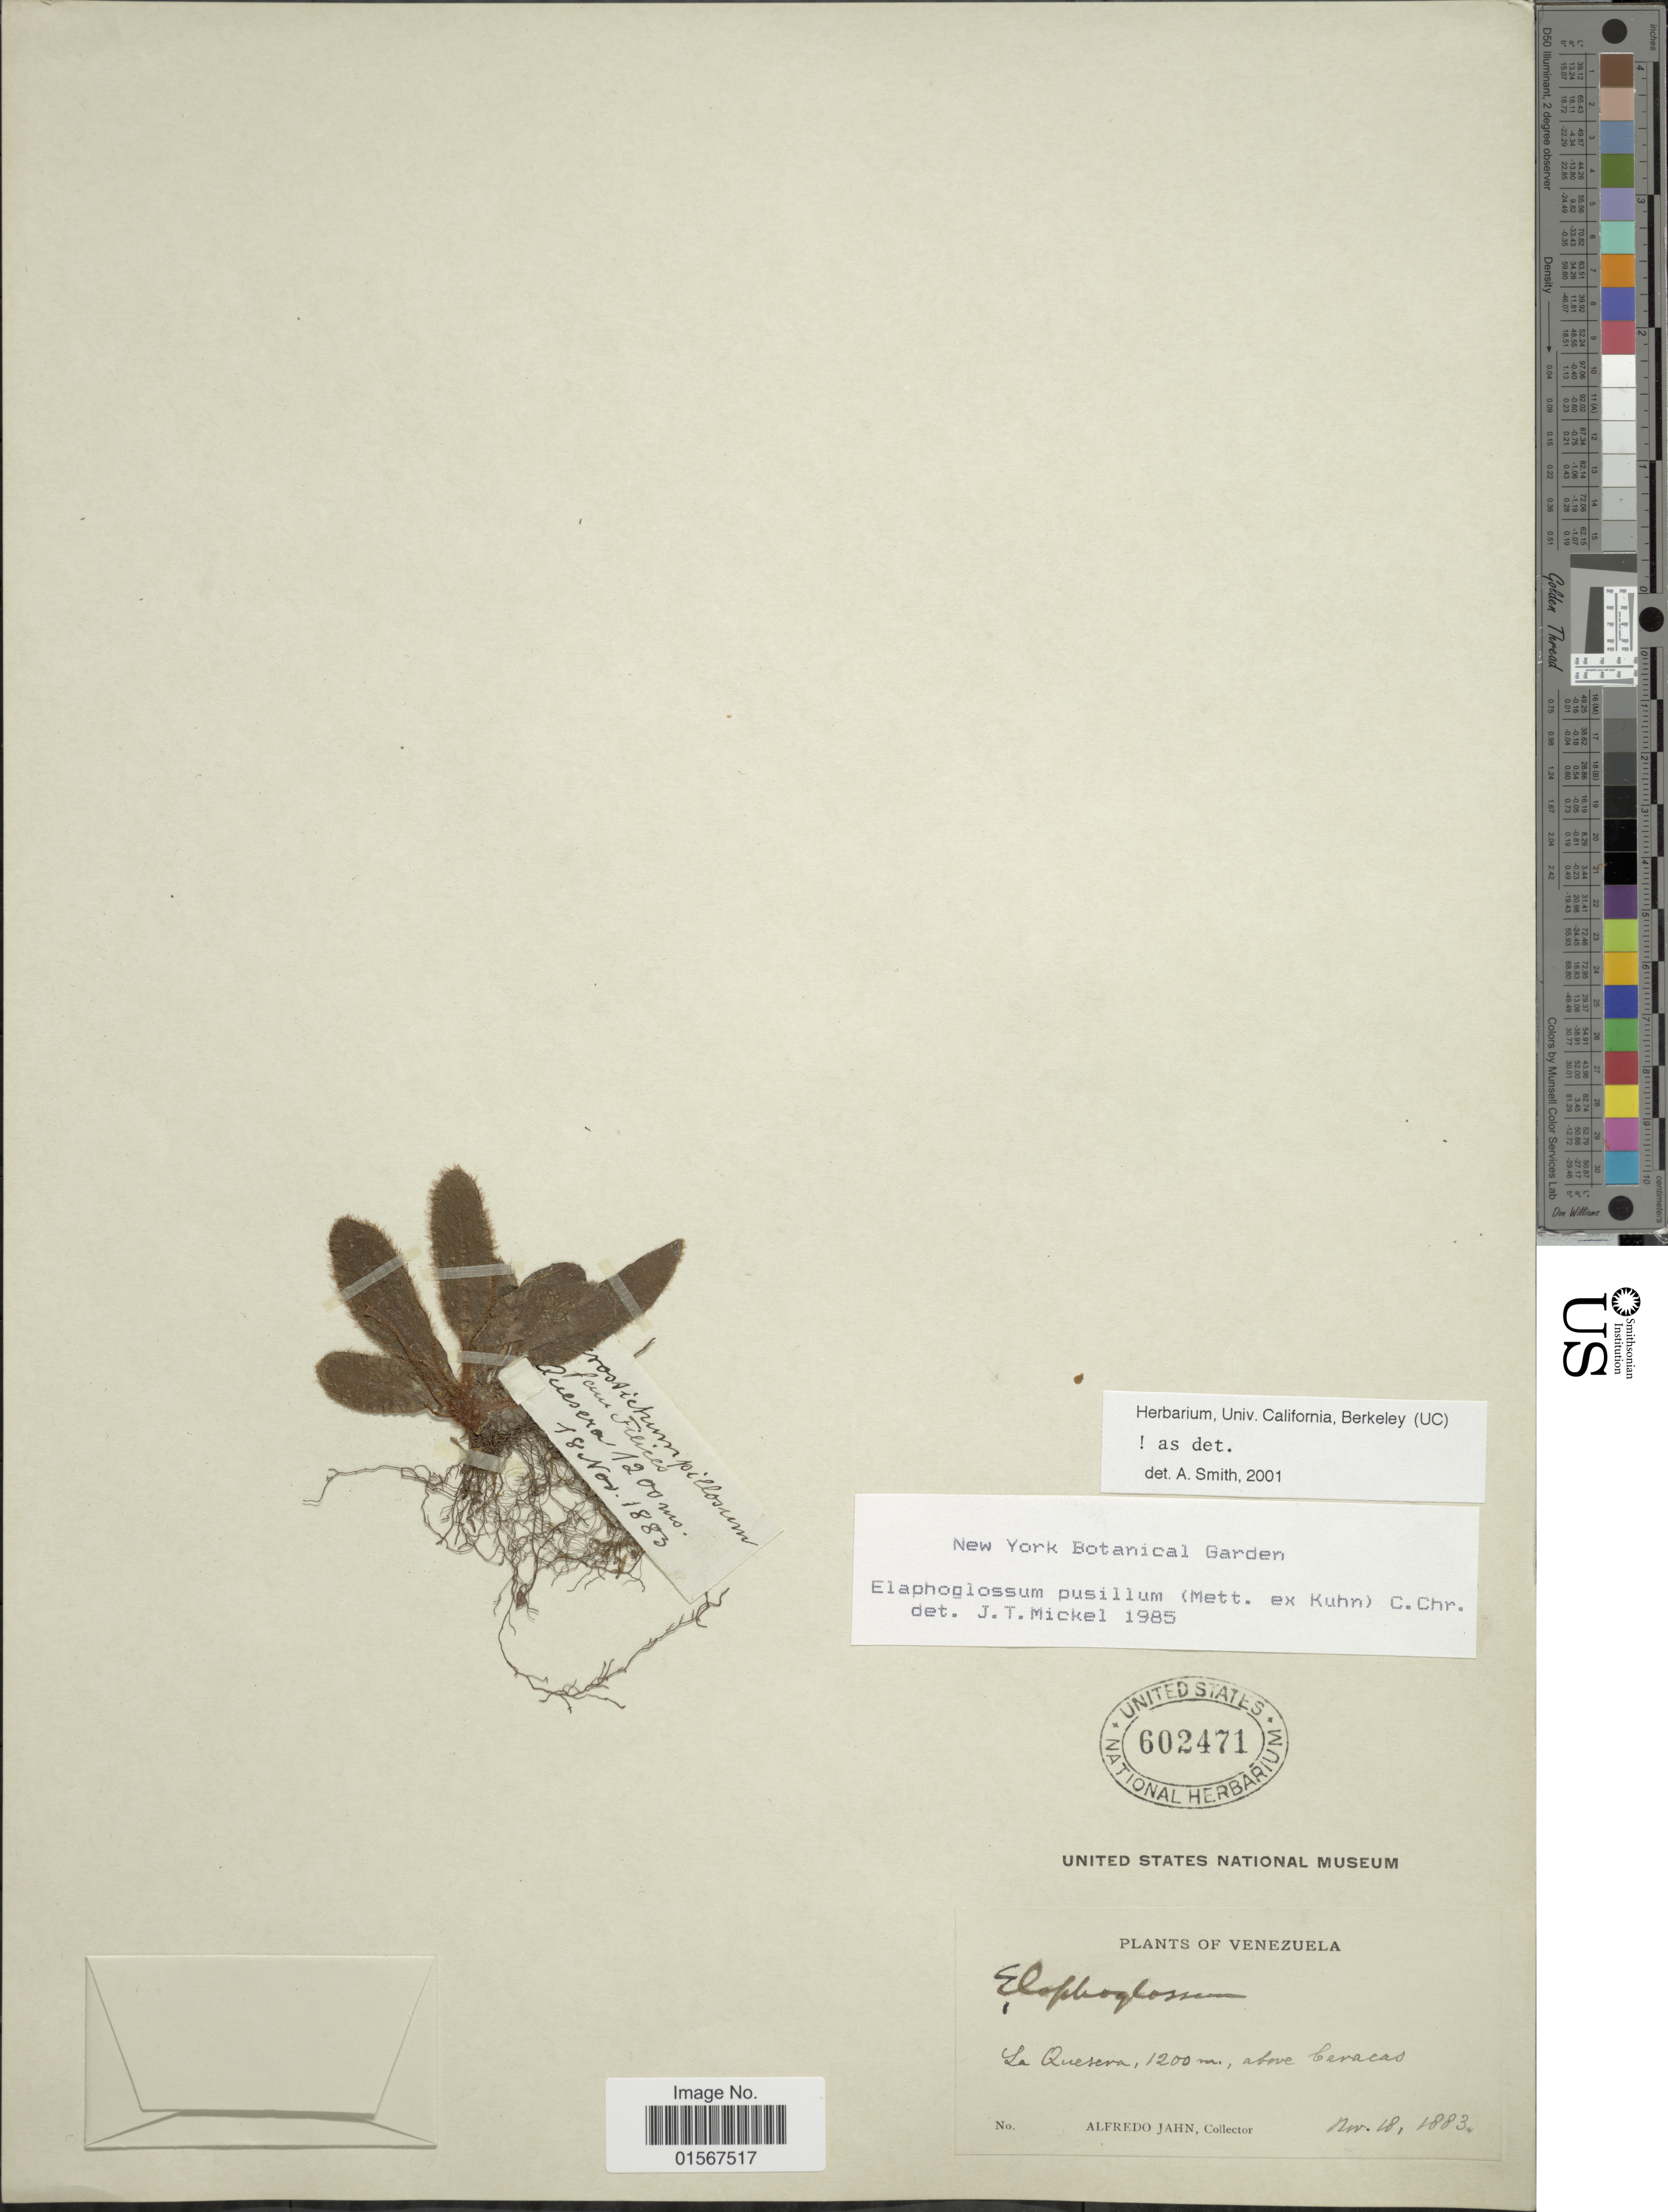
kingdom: Plantae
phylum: Tracheophyta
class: Polypodiopsida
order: Polypodiales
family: Dryopteridaceae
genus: Elaphoglossum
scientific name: Elaphoglossum pusillum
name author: (Mett. ex Kuhn) C. Chr.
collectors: A. Jahn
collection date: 1883-11-18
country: Venezuela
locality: Venezuela, La Quesera, above Caracas.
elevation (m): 1200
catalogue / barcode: US 602471